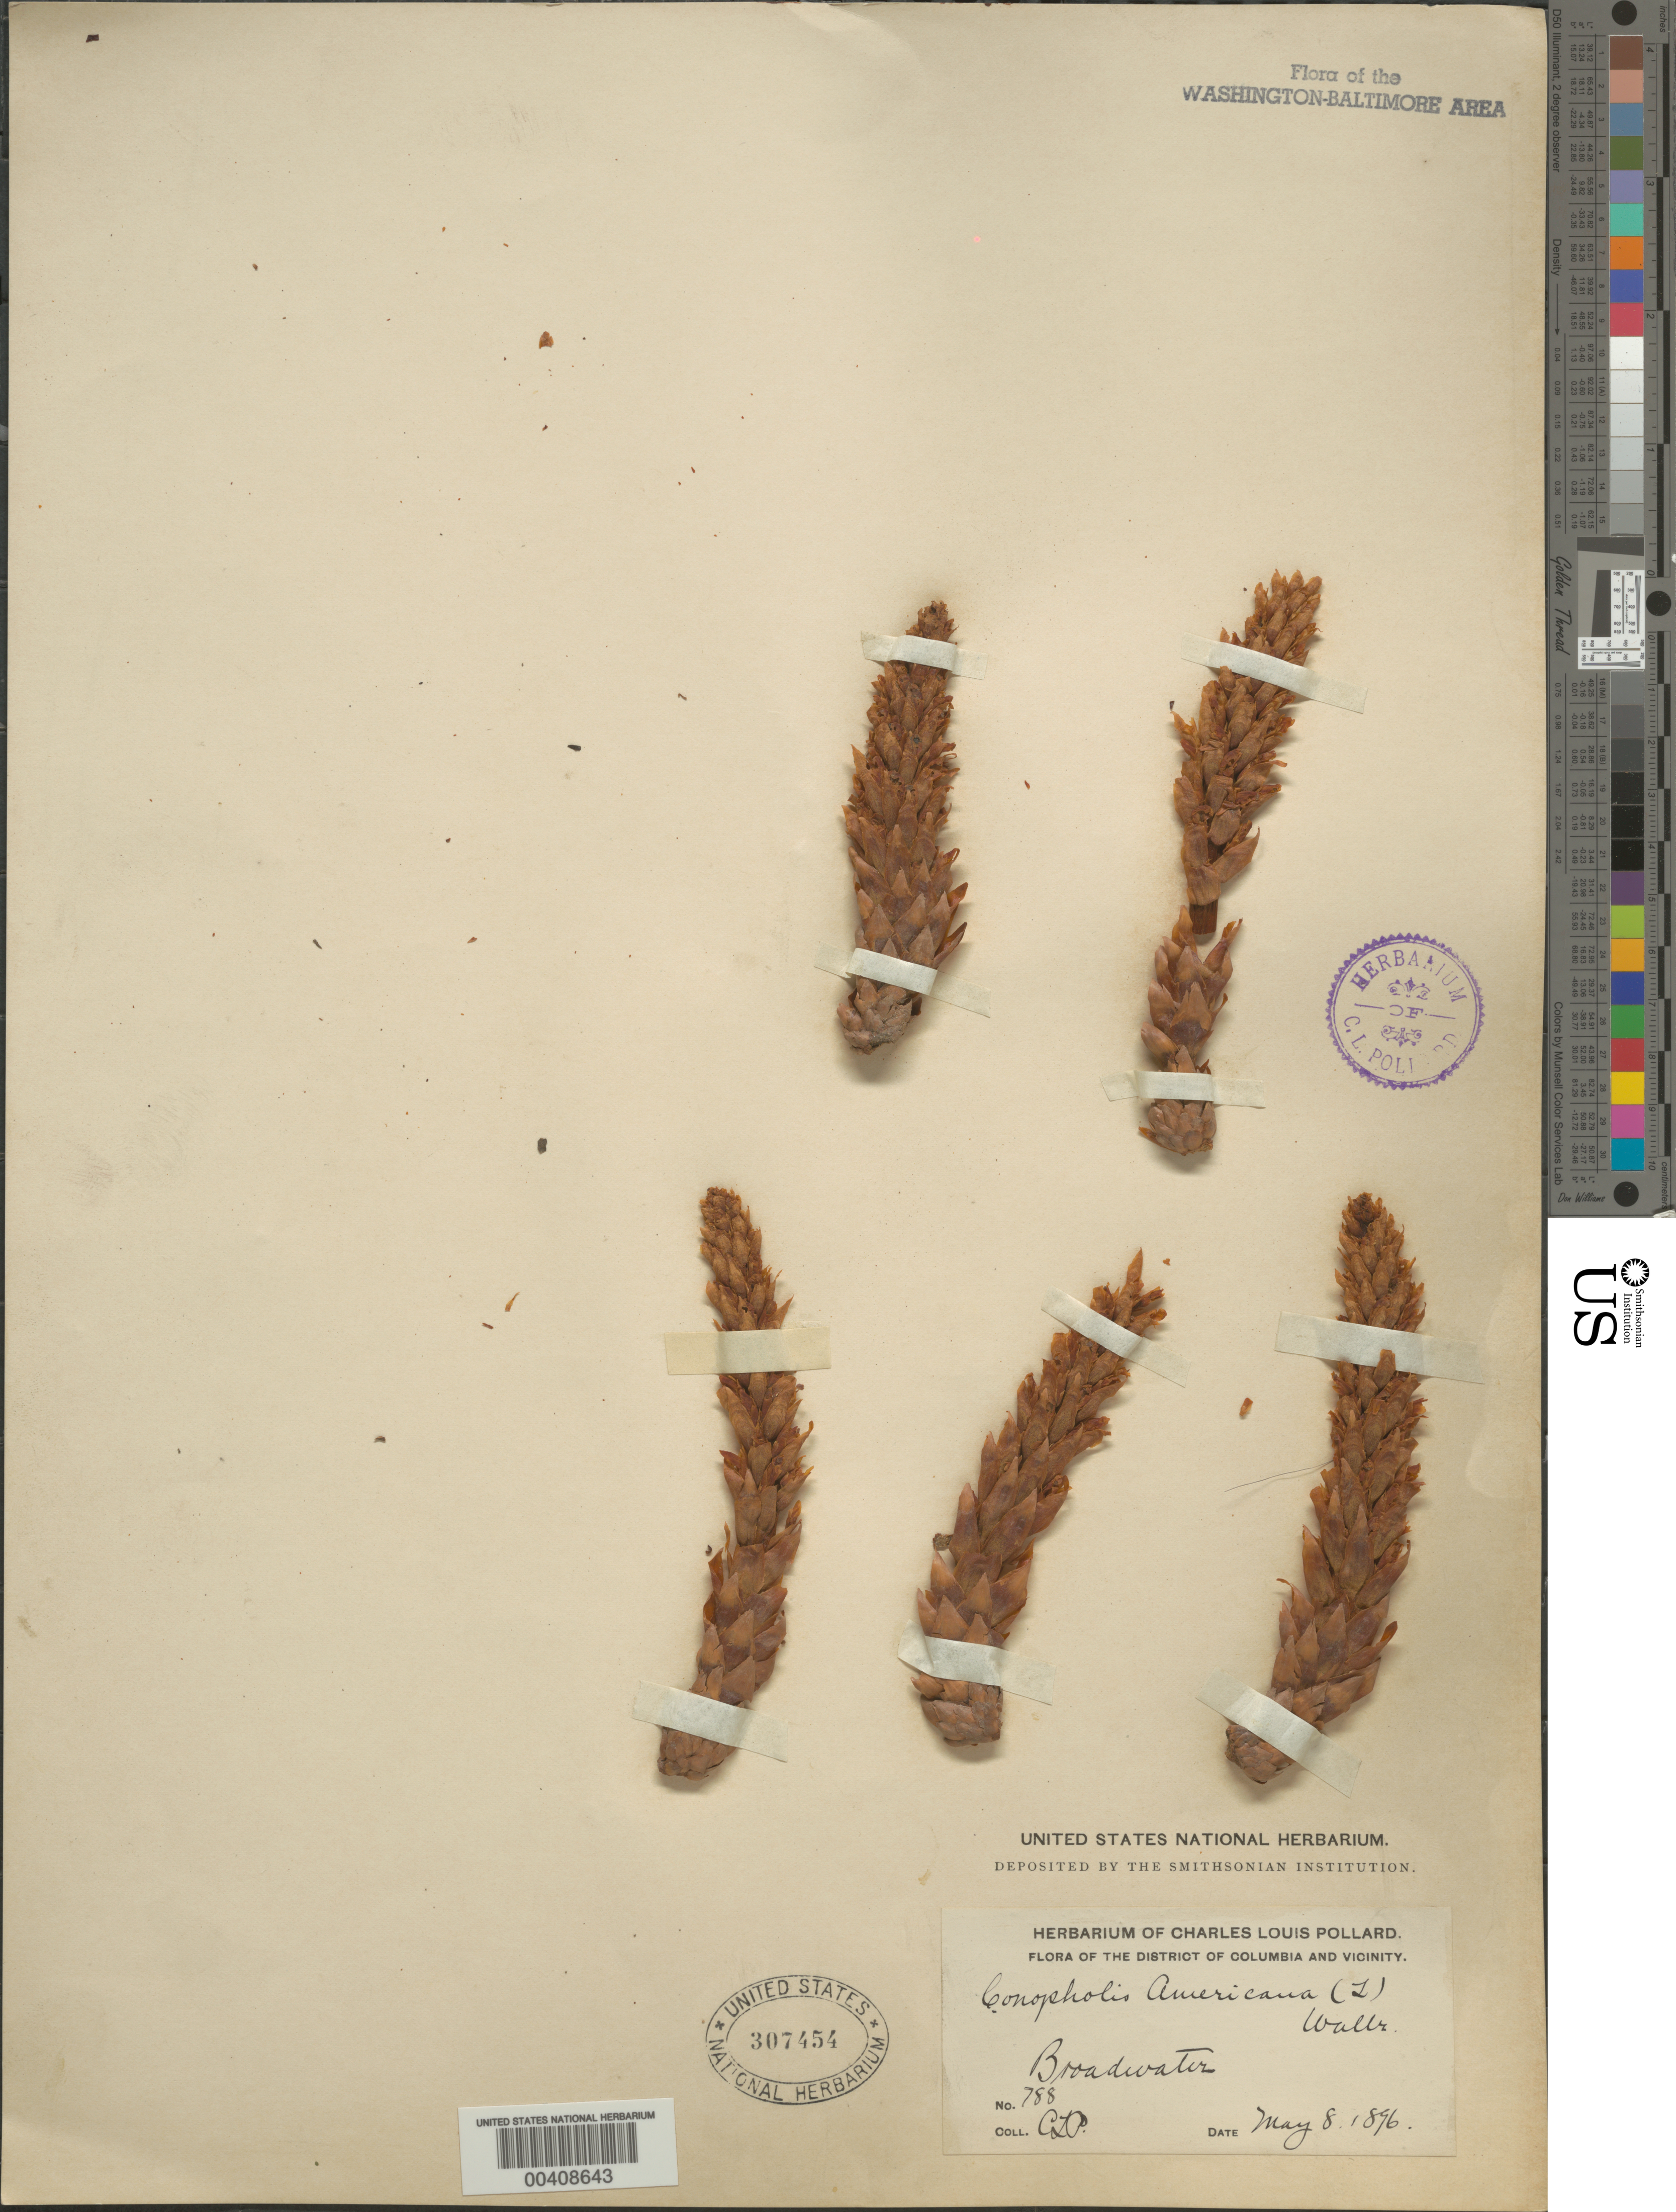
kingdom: Plantae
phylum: Tracheophyta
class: Magnoliopsida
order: Lamiales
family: Orobanchaceae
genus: Conopholis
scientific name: Conopholis americana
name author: (L. f.) Wallr.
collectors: C. L. Pollard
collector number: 788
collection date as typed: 08 May 1896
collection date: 1896-05-08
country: United States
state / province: Maryland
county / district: Montgomery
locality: Broadwater C. & O. Canal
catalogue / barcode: US 307454